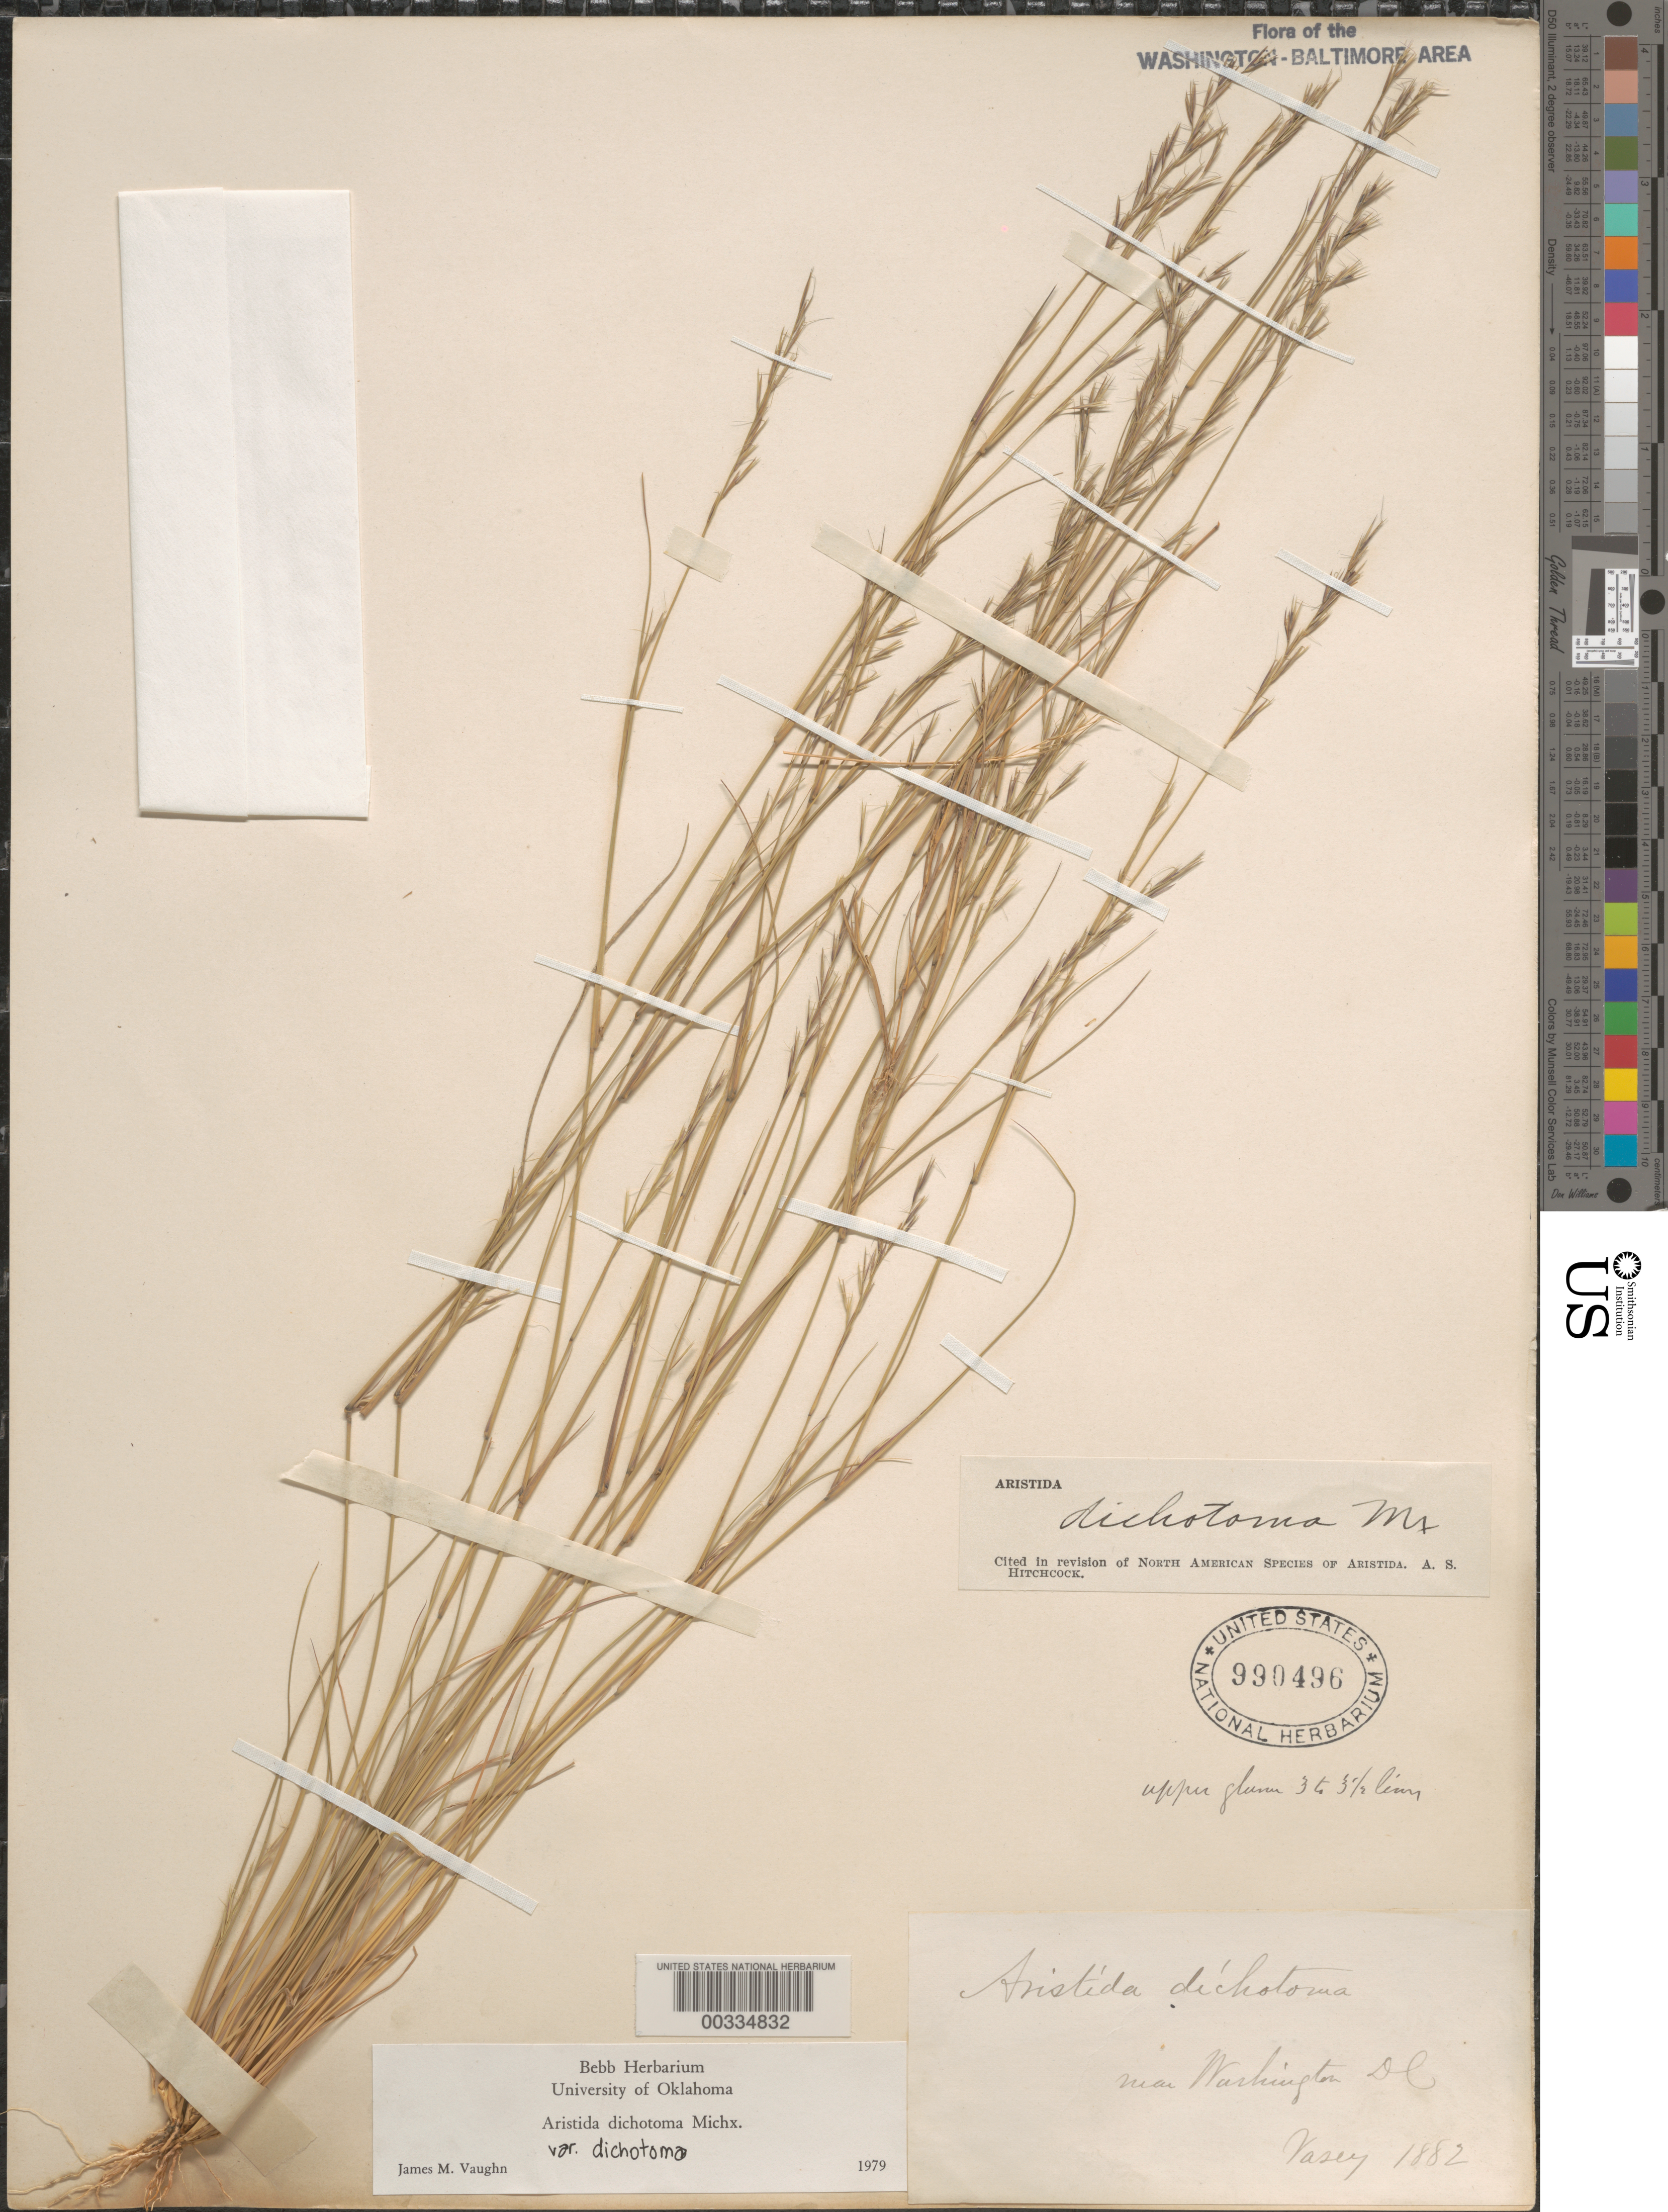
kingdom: Plantae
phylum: Tracheophyta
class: Liliopsida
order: Poales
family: Poaceae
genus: Aristida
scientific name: Aristida dichotoma var. dichotoma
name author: Michx.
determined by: Vaughn, J. M.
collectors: G. Vasey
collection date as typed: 1882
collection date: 1882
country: United States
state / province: District of Columbia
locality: Washington area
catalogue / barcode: US 990496